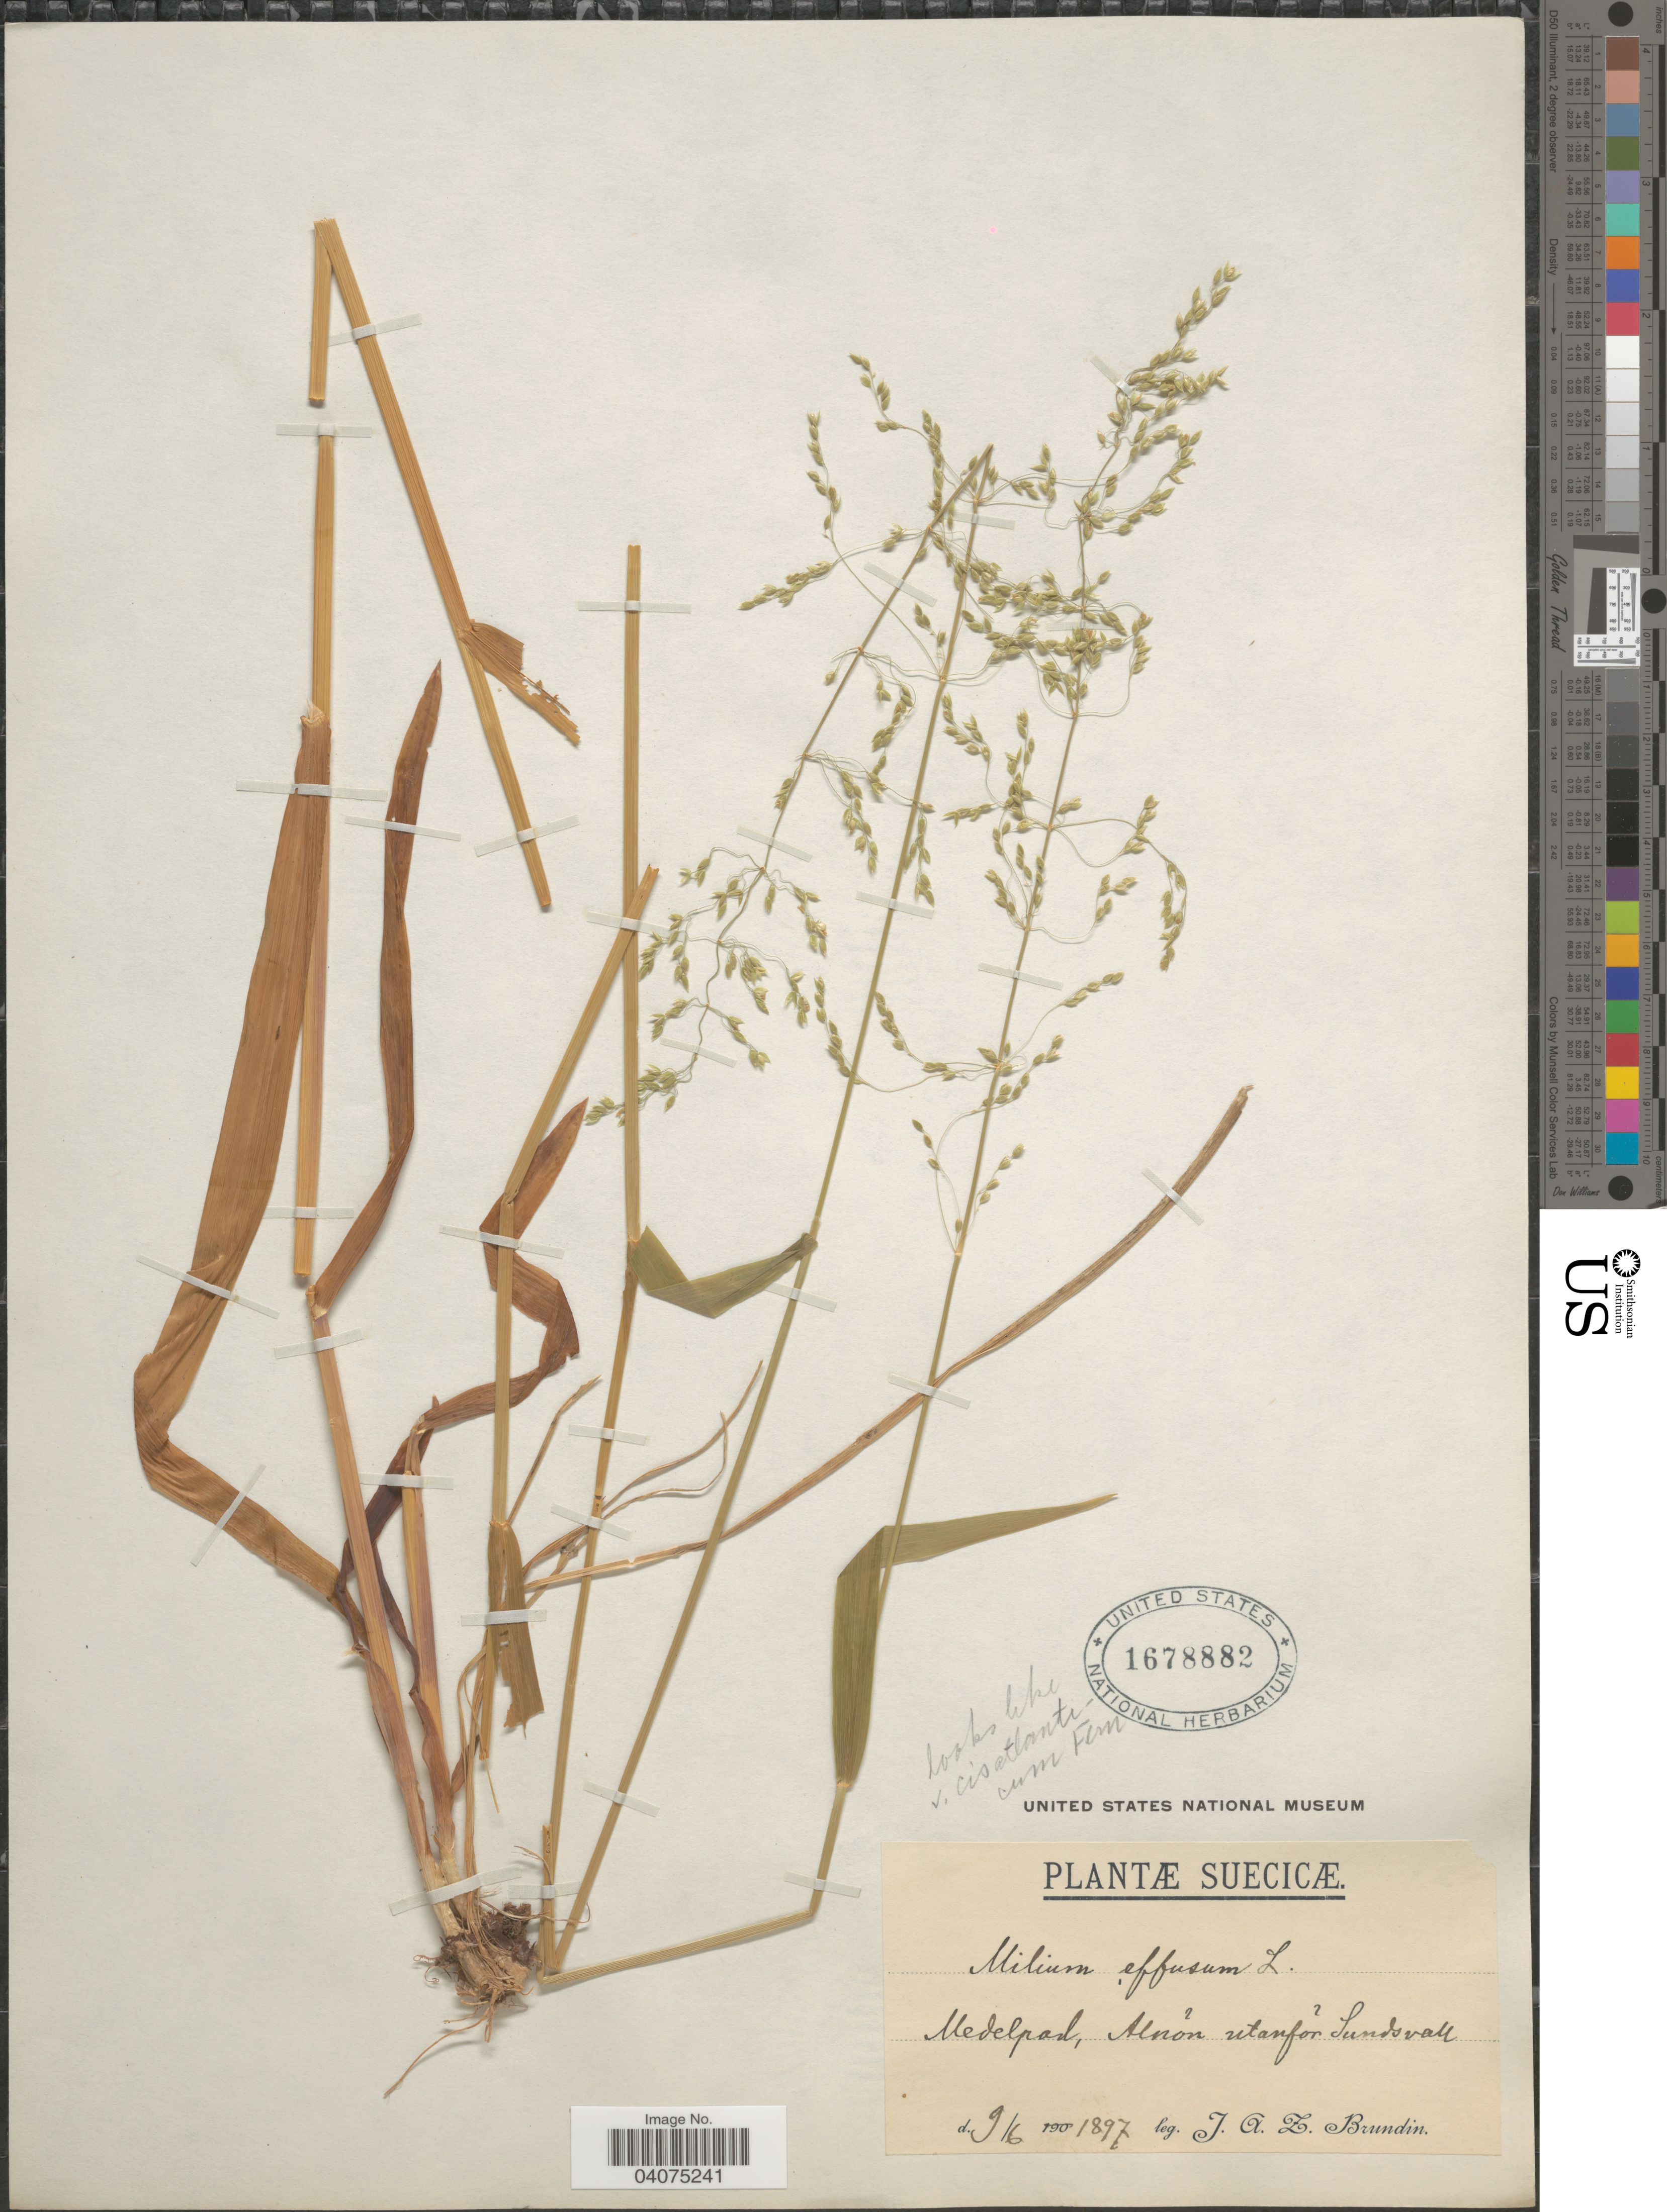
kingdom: Plantae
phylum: Tracheophyta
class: Liliopsida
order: Poales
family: Poaceae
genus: Milium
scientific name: Milium effusum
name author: L.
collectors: J. Brundin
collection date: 1897-06-09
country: Sweden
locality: Medelpad, Alnon utanfor Sundsvall.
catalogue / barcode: US 1678882